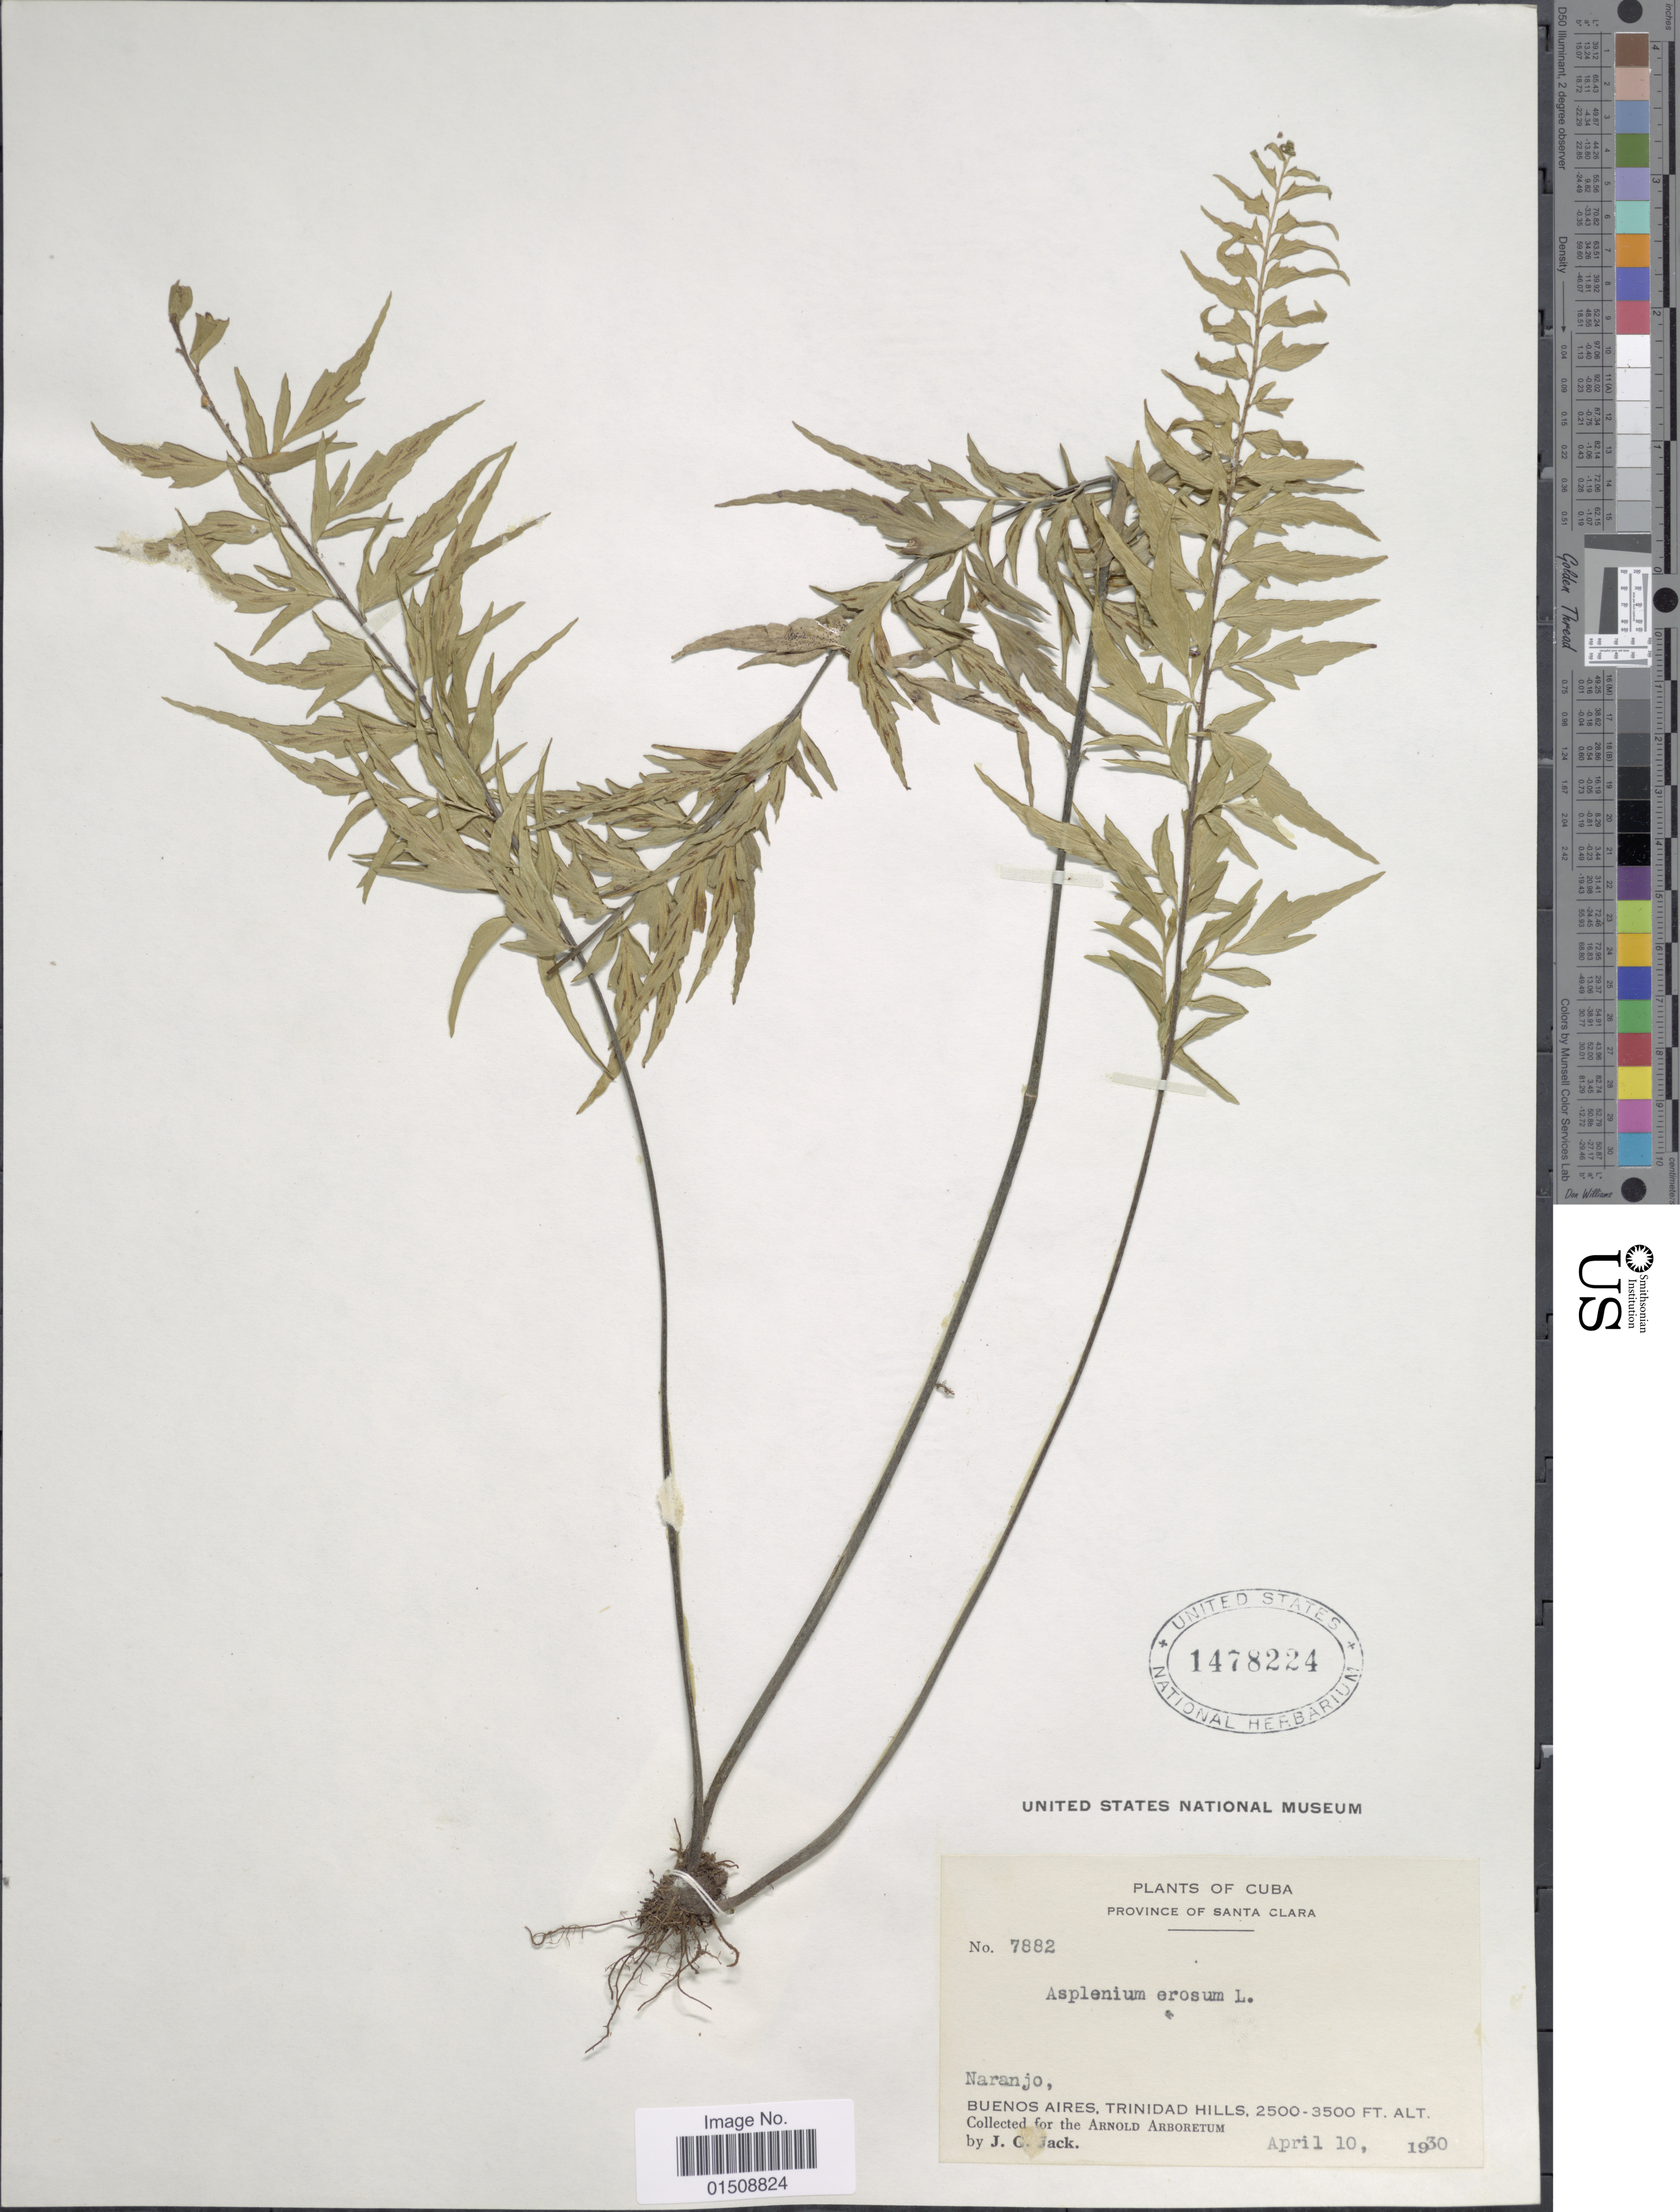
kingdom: Plantae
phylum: Tracheophyta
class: Polypodiopsida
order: Polypodiales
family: Aspleniaceae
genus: Asplenium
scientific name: Asplenium erosum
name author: L.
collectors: J. G. Jack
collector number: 7882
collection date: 1930-04-10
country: Cuba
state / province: Las Villas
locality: Province of Santa Clara, Naranjo, Buenos Aires, Trinidad Hills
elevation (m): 762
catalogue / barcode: US 1478224